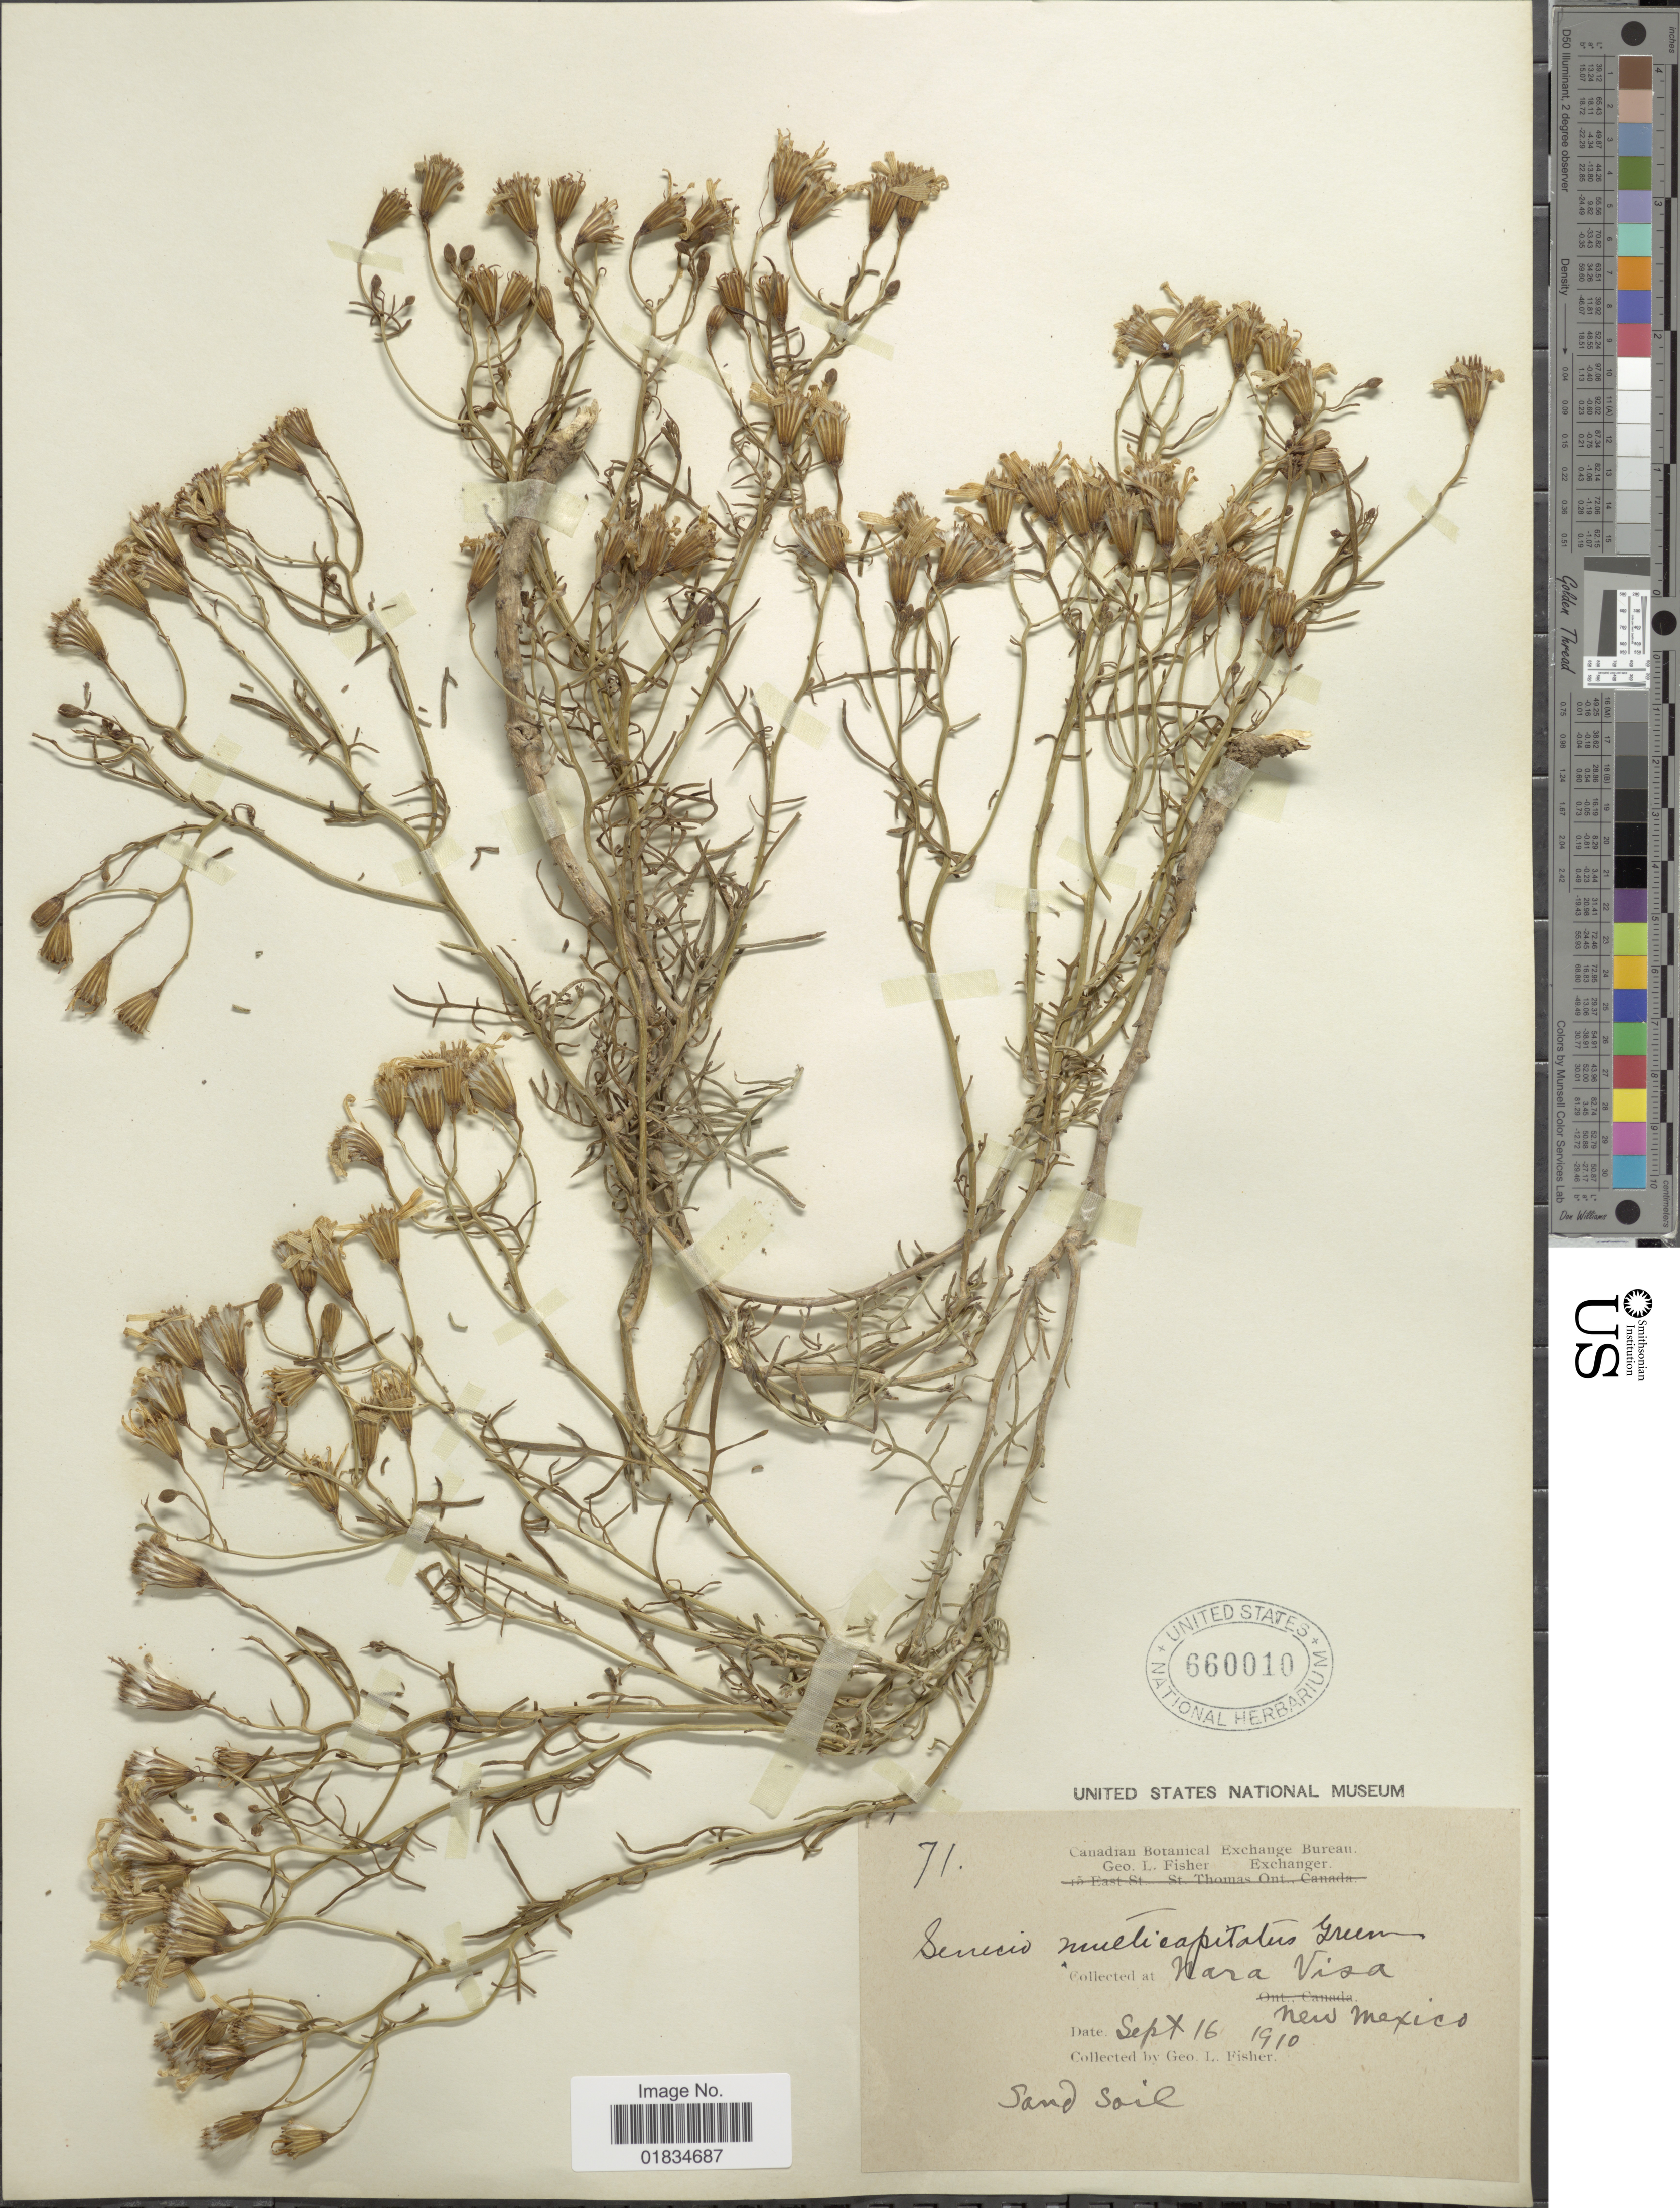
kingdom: Plantae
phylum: Tracheophyta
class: Magnoliopsida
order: Asterales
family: Asteraceae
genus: Senecio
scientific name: Senecio multicapitatus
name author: Greenm.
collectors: G. L. Fisher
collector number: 71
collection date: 1910-09-16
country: United States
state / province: New Mexico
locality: Nara Visa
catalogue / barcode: US 660010